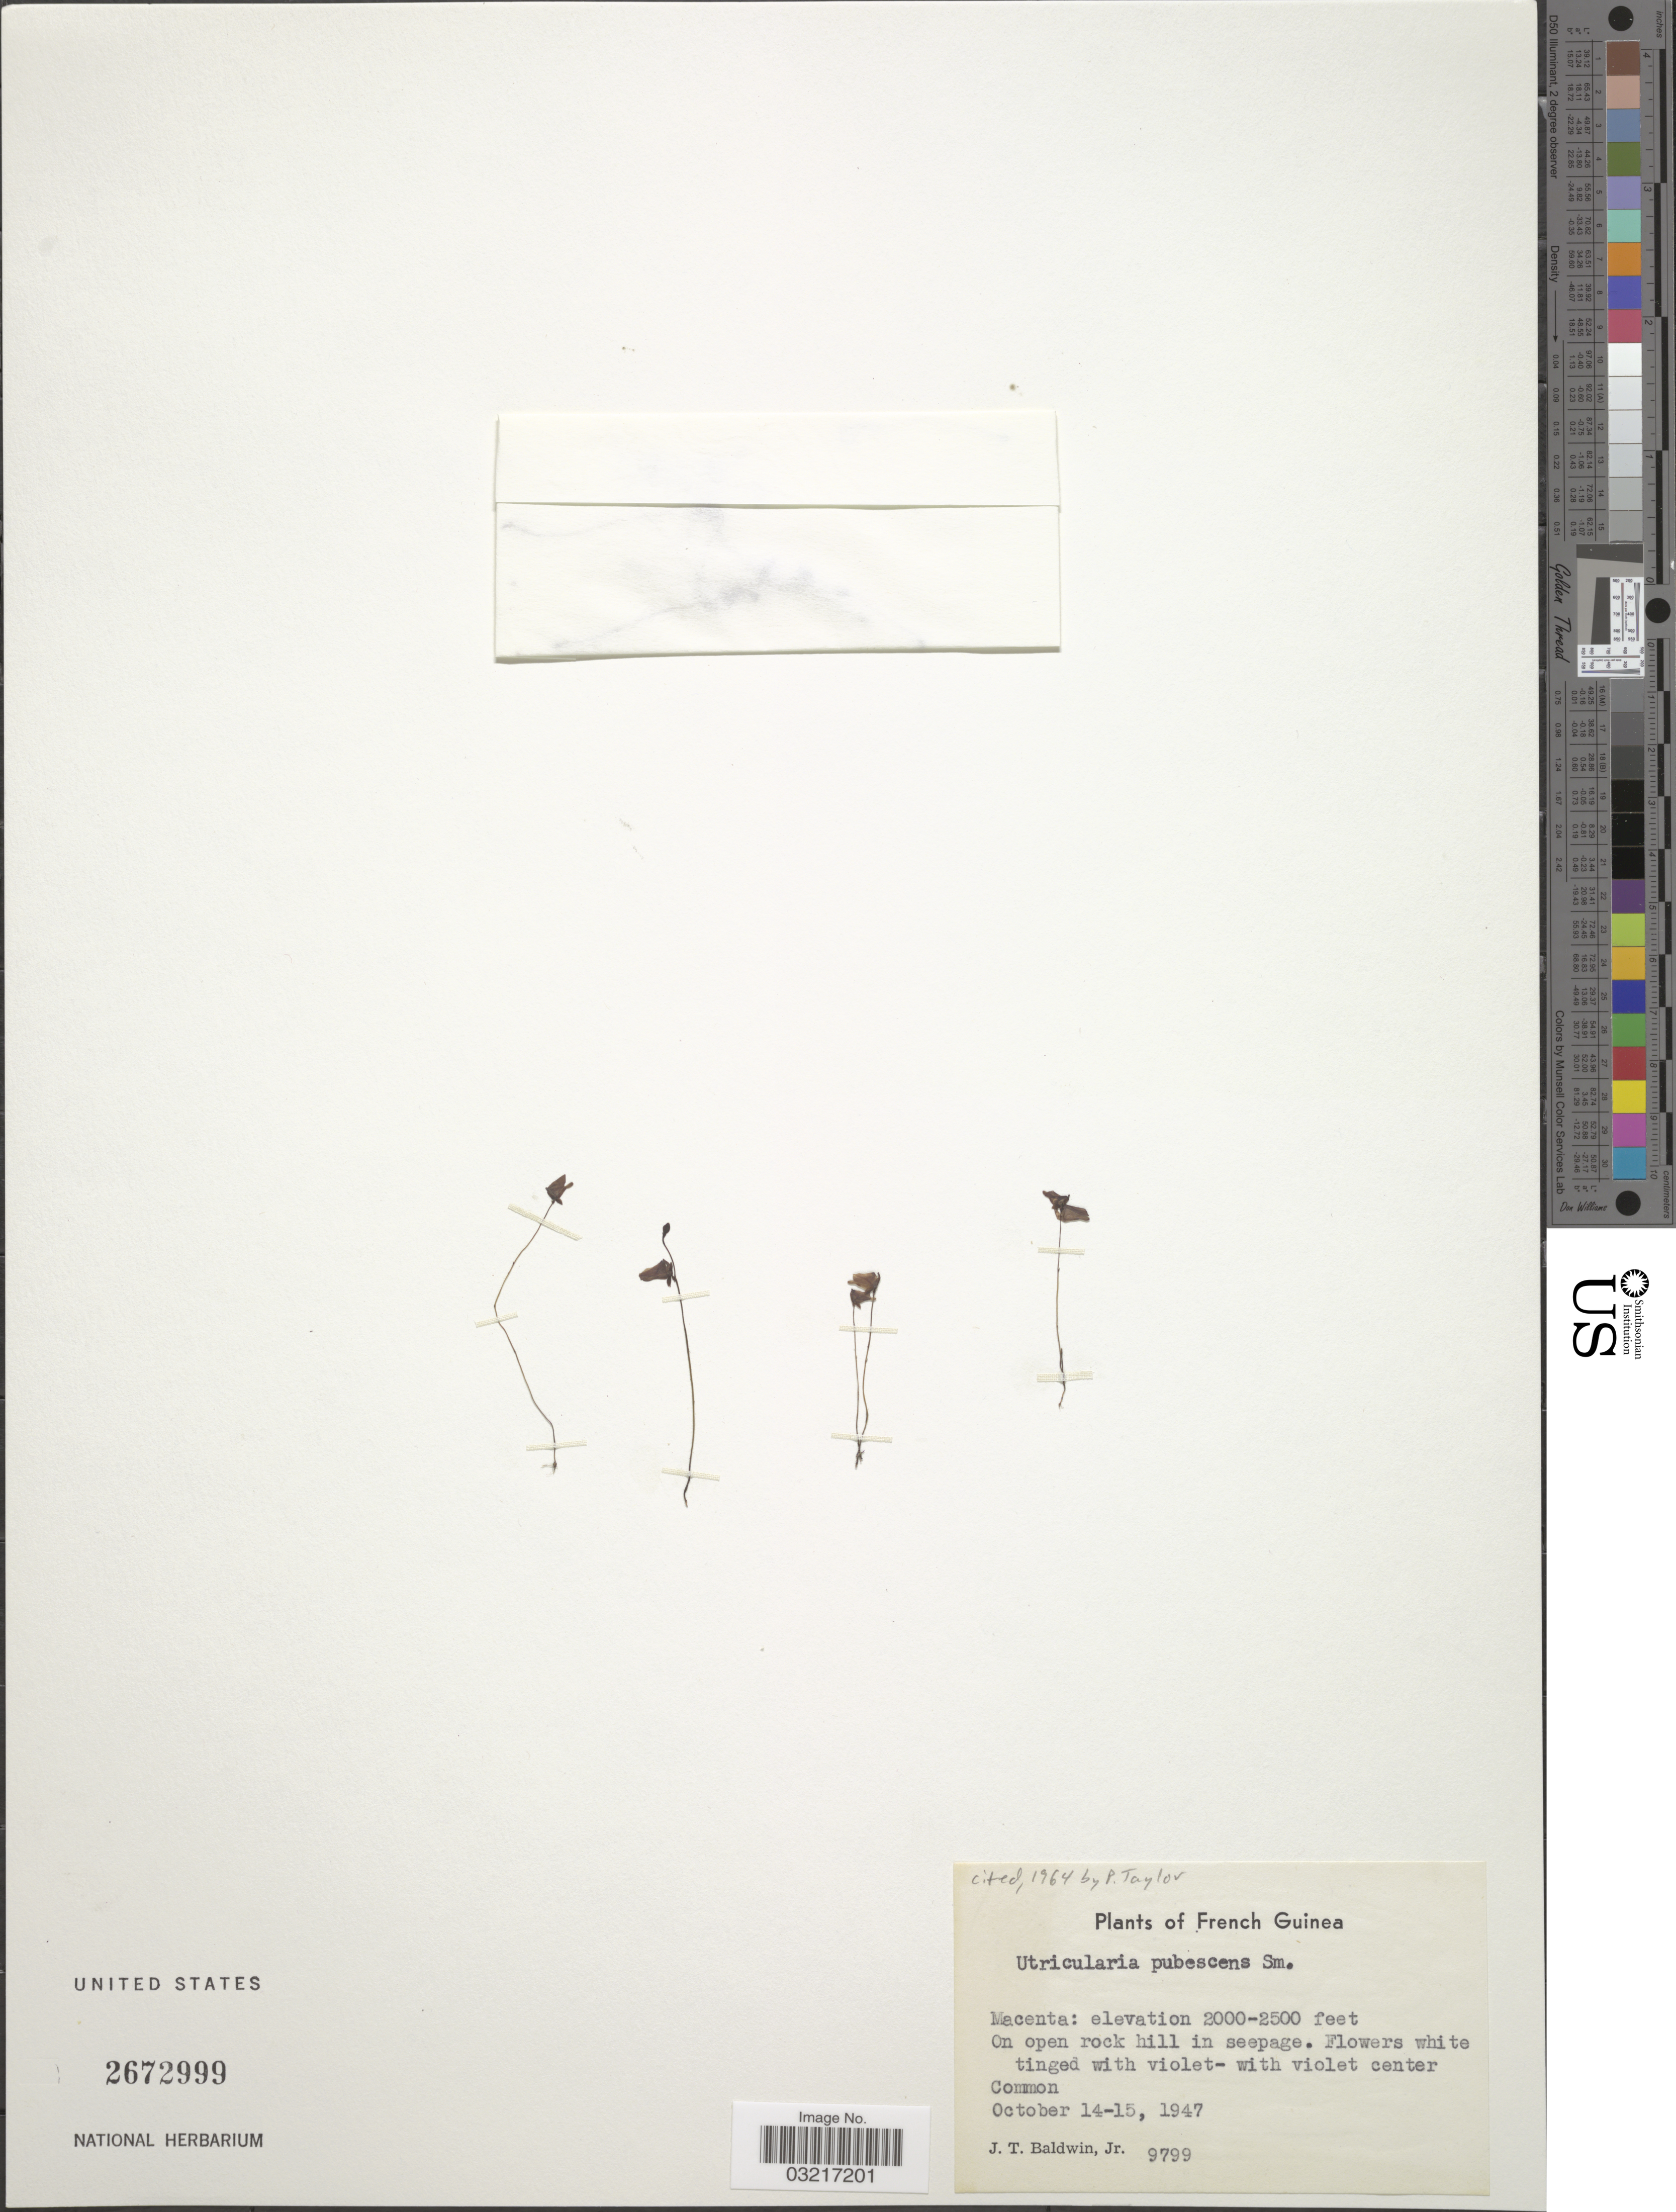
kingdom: Plantae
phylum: Tracheophyta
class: Magnoliopsida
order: Lamiales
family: Lentibulariaceae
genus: Utricularia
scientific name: Utricularia pubescens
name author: Sm.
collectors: J. T. Baldwin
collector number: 9799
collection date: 1947-10-14/1947-10-15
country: French Guiana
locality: Macenta.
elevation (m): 610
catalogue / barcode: US 2672999